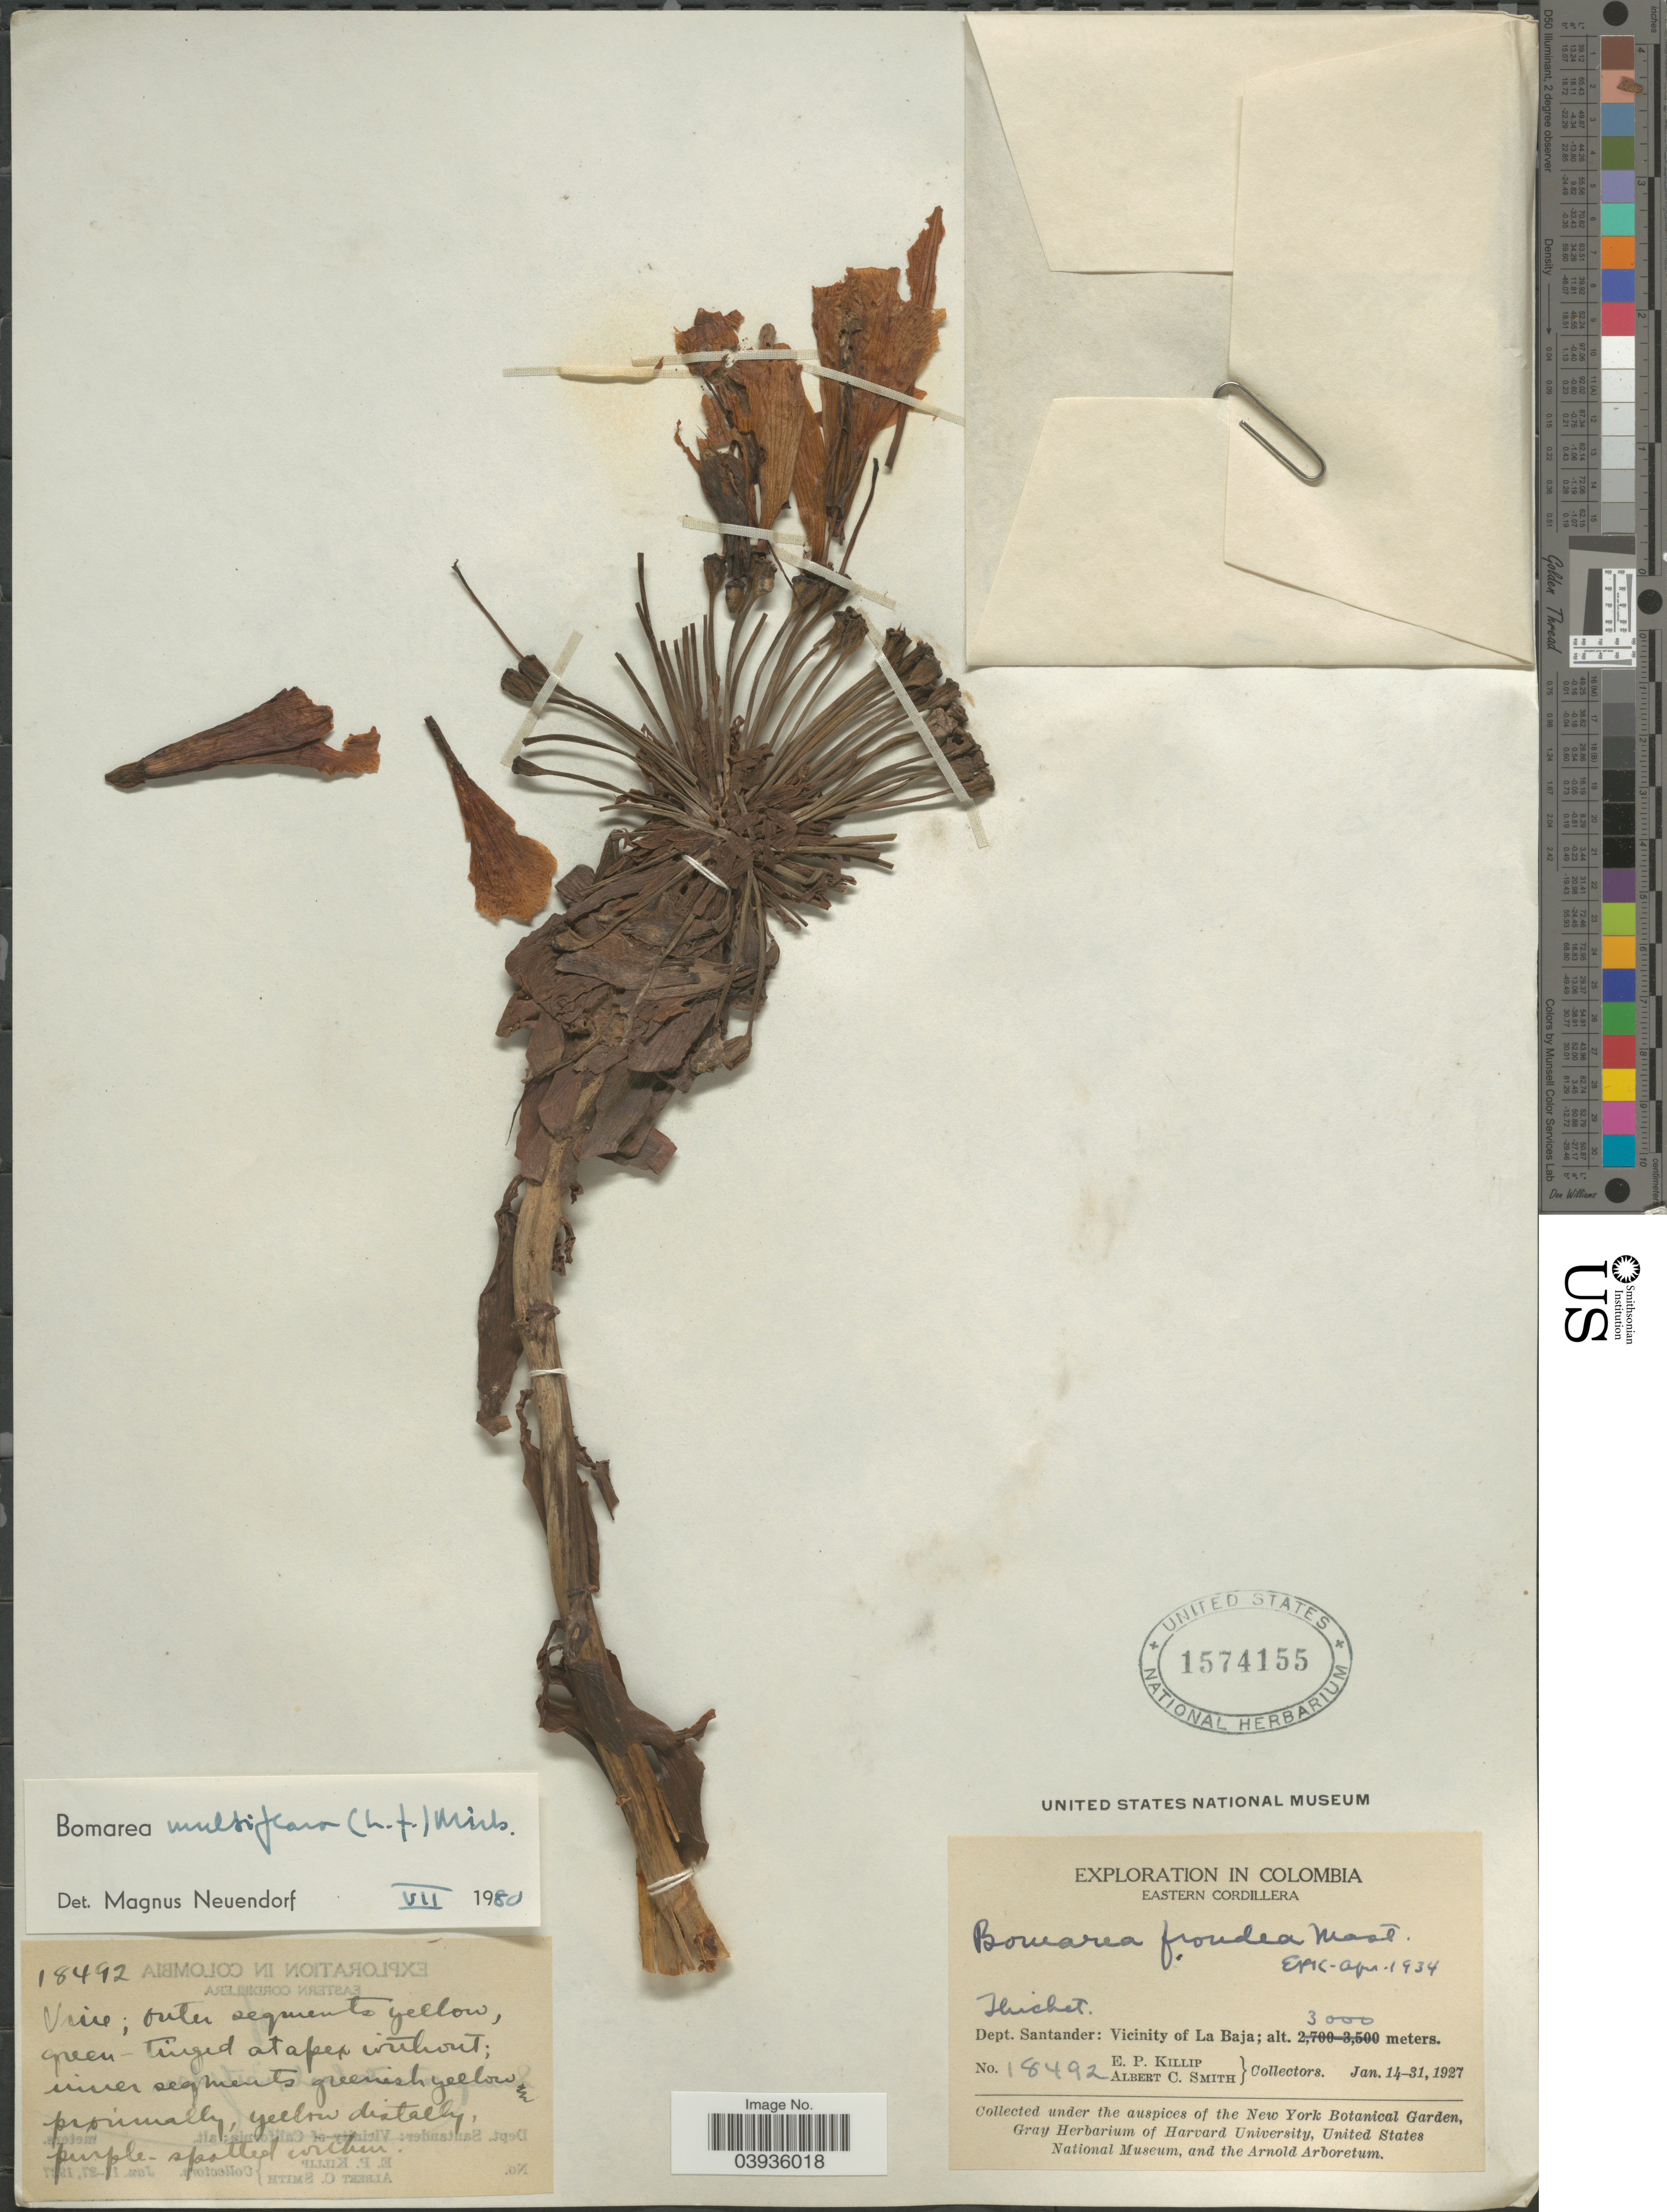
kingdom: Plantae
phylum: Tracheophyta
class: Liliopsida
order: Liliales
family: Alstroemeriaceae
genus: Bomarea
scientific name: Bomarea multiflora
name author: (L. f.) Mirb.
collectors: E. P. Killip & A. C. Smith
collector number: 18492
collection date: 1927-01-14/1927-01-31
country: Colombia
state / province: Santander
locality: Eastern Cordillera. Dept. Santander: Vicinity of La Baja.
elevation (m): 3000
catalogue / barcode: US 1574155